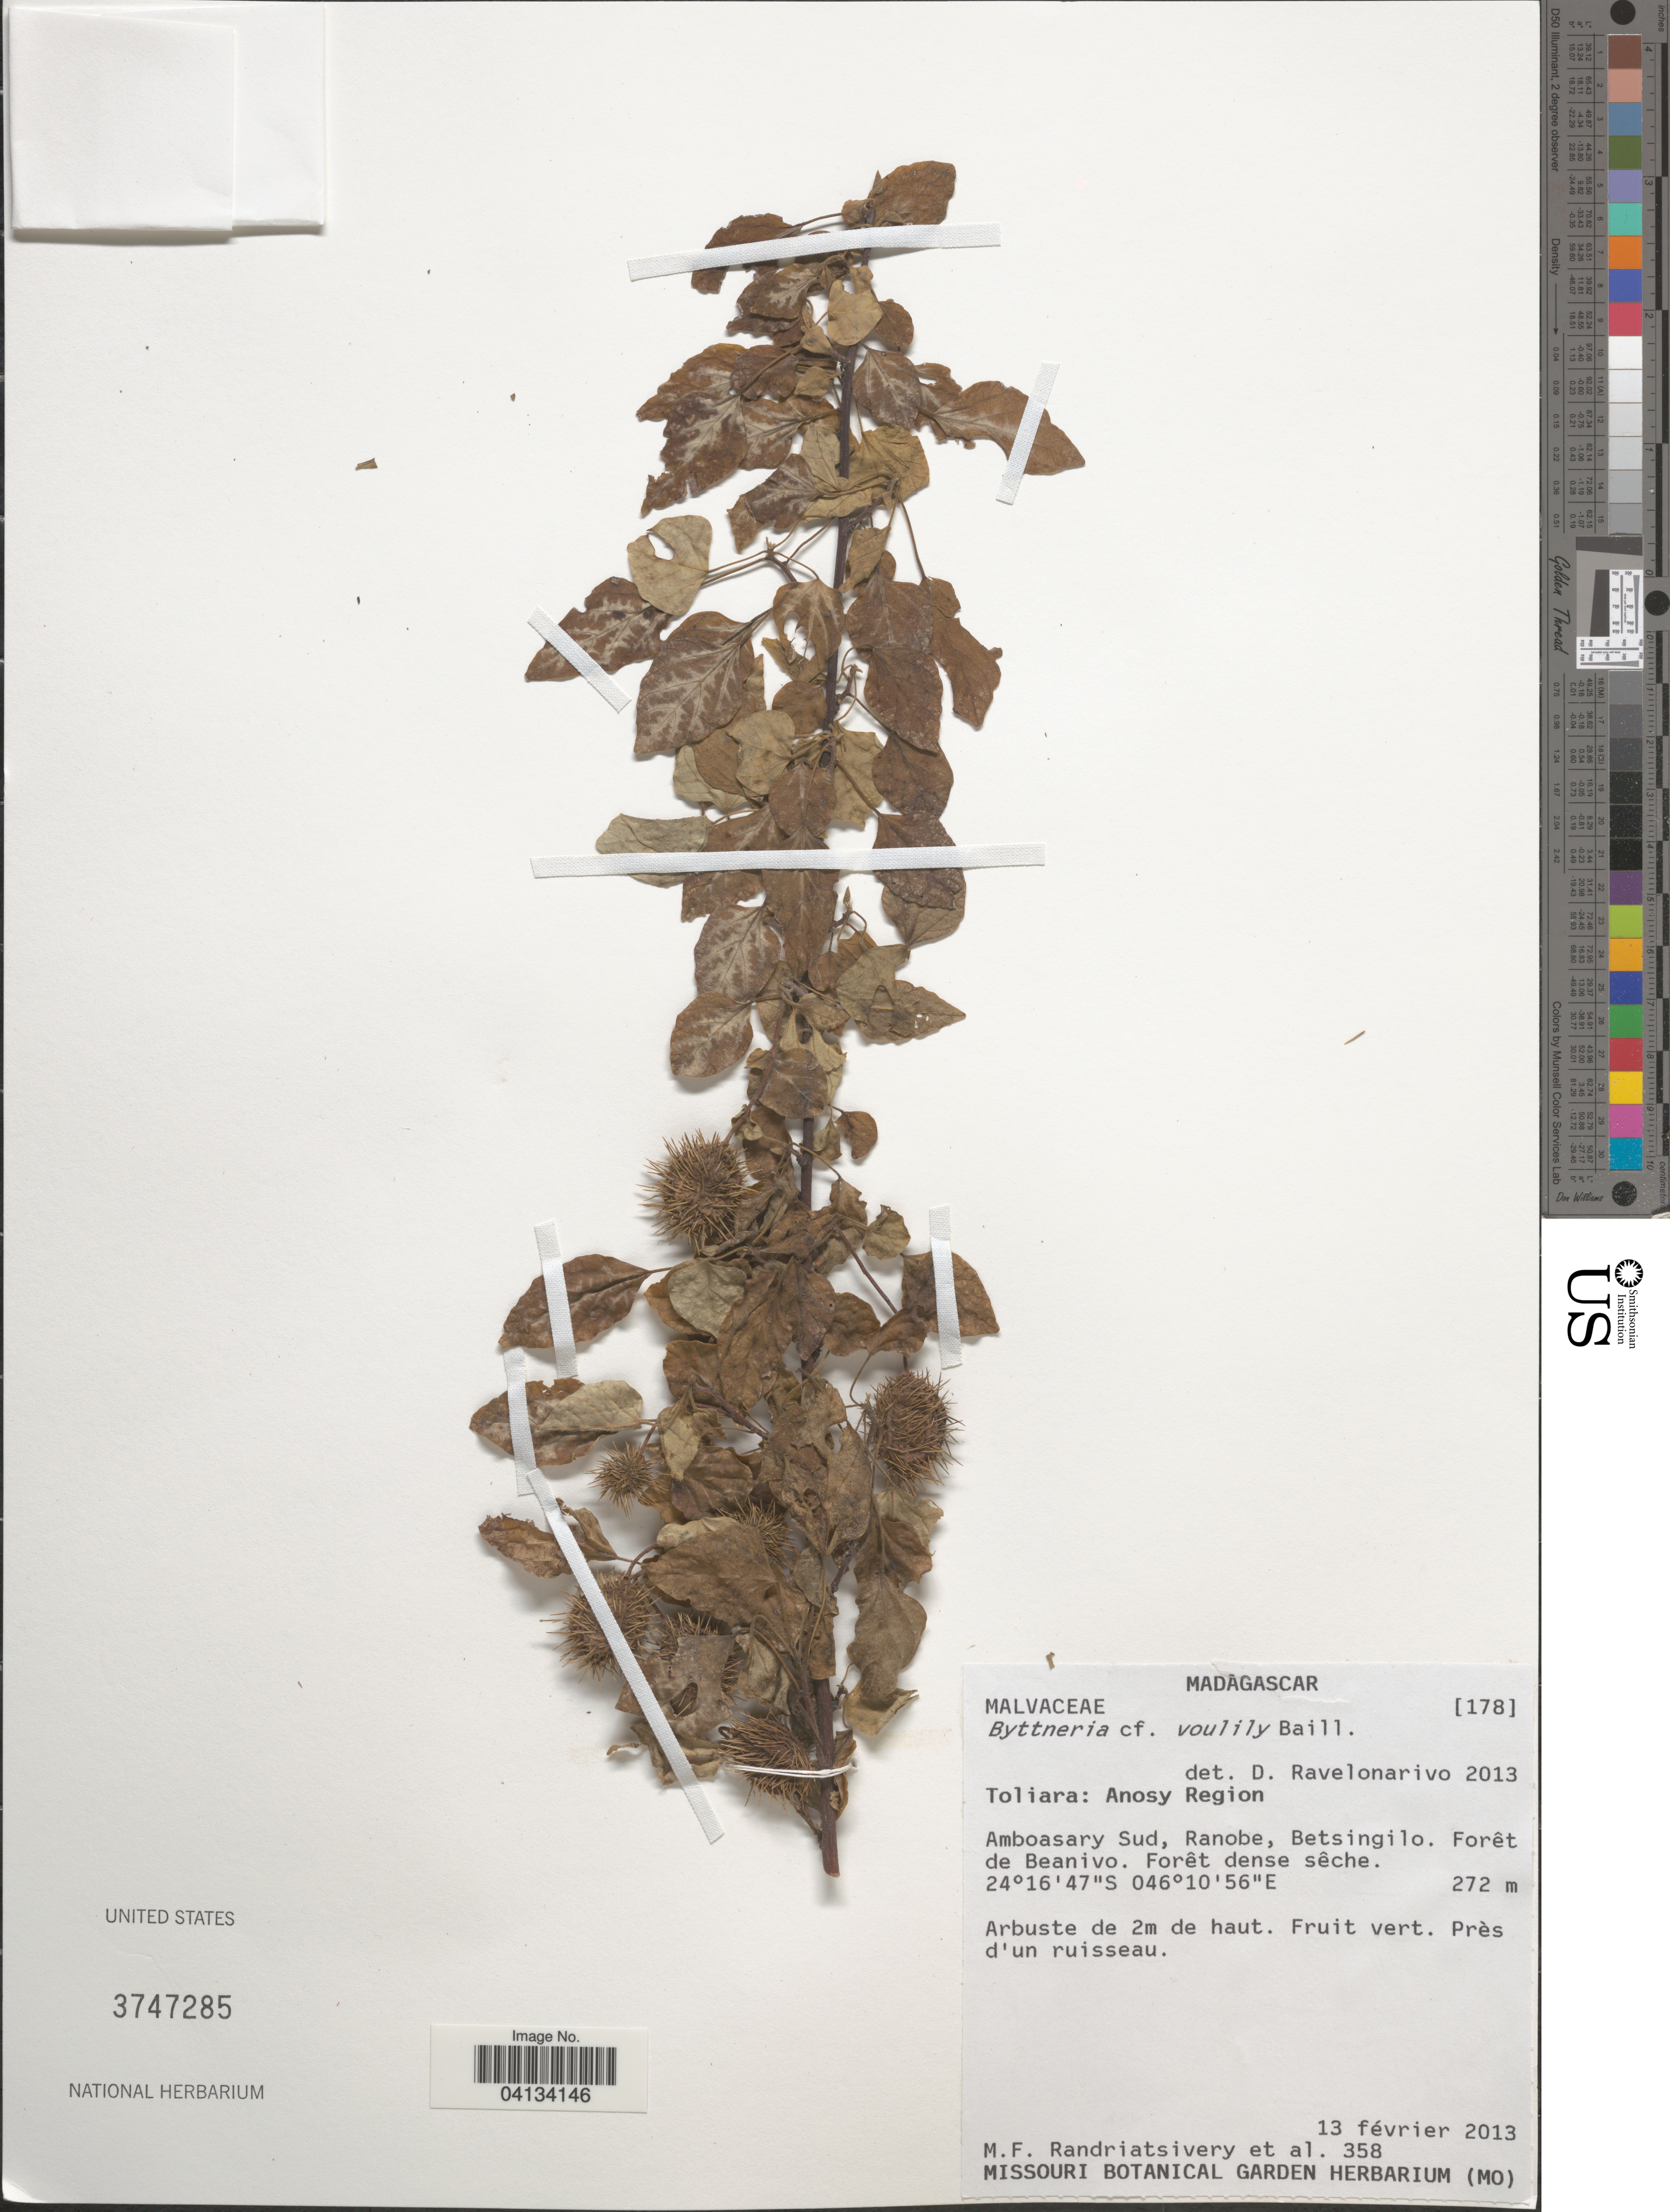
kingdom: Plantae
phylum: Tracheophyta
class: Magnoliopsida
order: Malvales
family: Malvaceae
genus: Byttneria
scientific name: Byttneria voulily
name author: Baill.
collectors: M. F. Randriatsivery & et al.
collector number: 358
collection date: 2013-02-13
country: Madagascar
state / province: Anosy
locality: Anosy Region. Amboasary Sud, Ranobe, Betsingilo. Forêt de Beanivo.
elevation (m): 272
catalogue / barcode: US 3747285